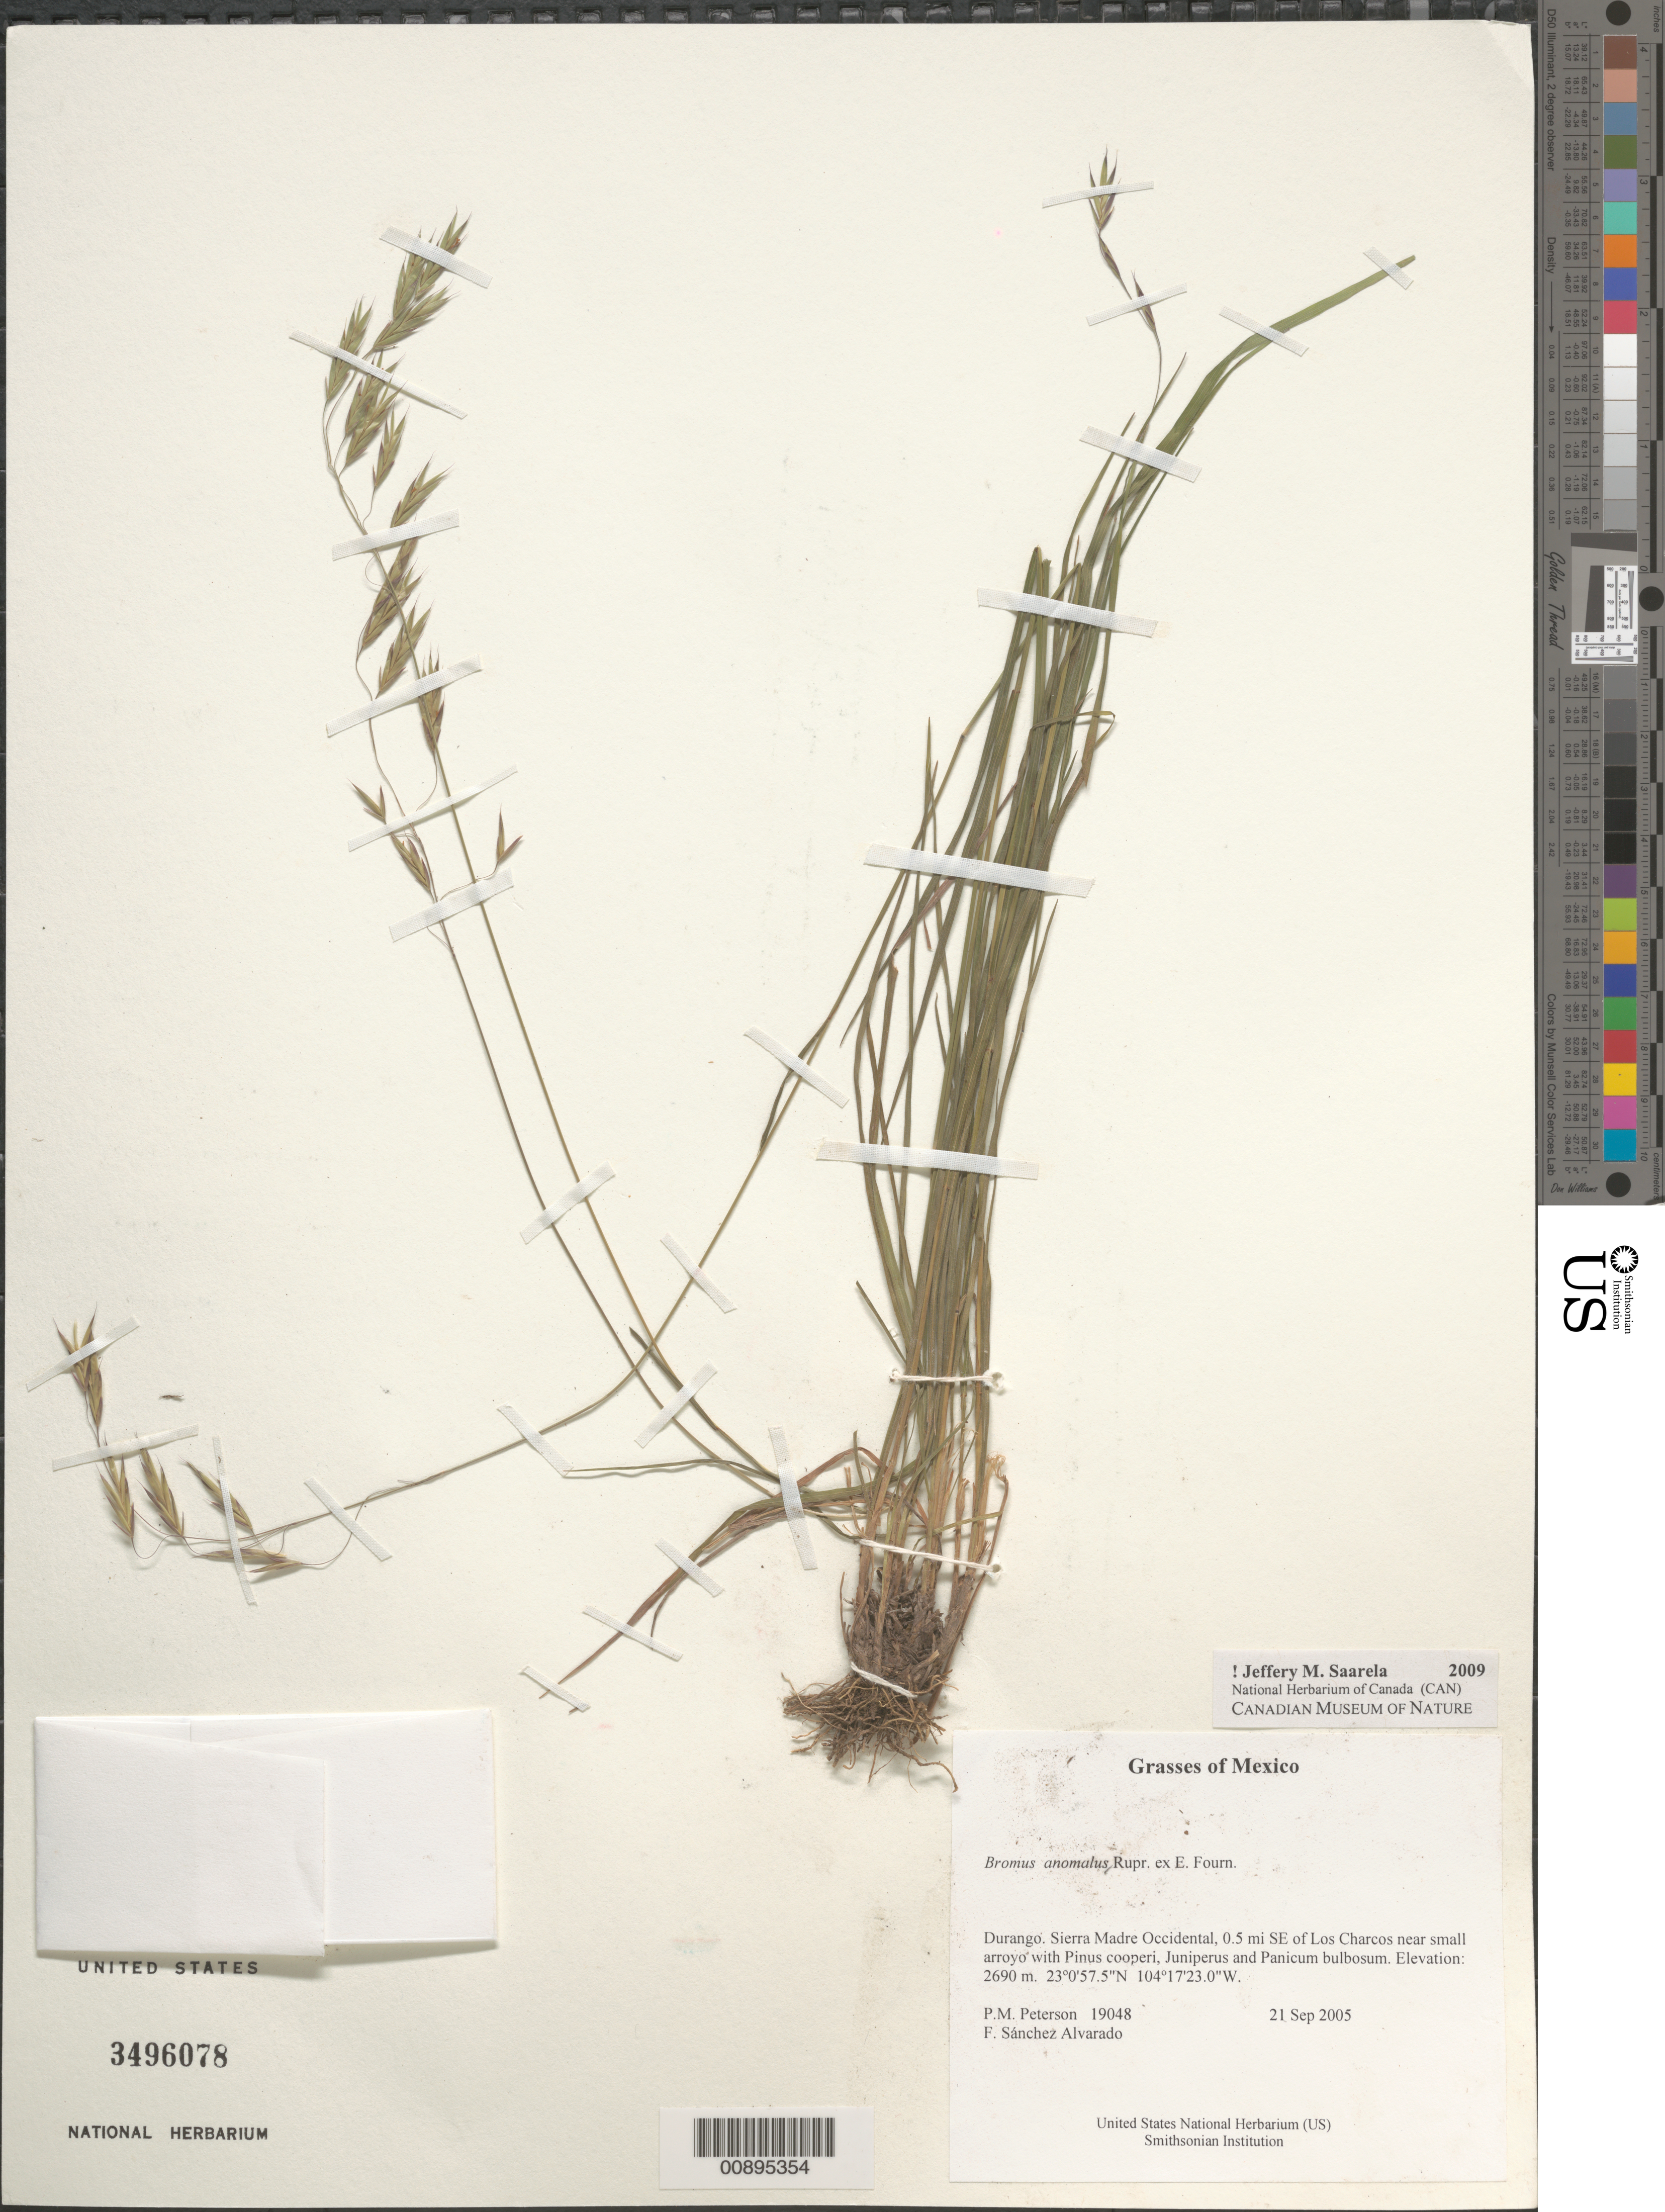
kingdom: Plantae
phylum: Tracheophyta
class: Liliopsida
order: Poales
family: Poaceae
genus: Bromus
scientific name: Bromus anomalus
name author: Rupr. ex E. Fourn.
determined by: Saarela, J. M., (CAN), Canadian Museum of Nature (CANADA)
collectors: P. M. Peterson & F. Sánchez Alvarado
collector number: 19048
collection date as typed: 21 Sep 2005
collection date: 2005-09-21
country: Mexico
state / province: Durango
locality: Sierra Madre Occidental, 0.5 mi SE of Los Charcos near small arroyo with Pinus cooperi, Juniperus and Panicum bulbosum.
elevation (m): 2690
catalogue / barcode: US 3496078